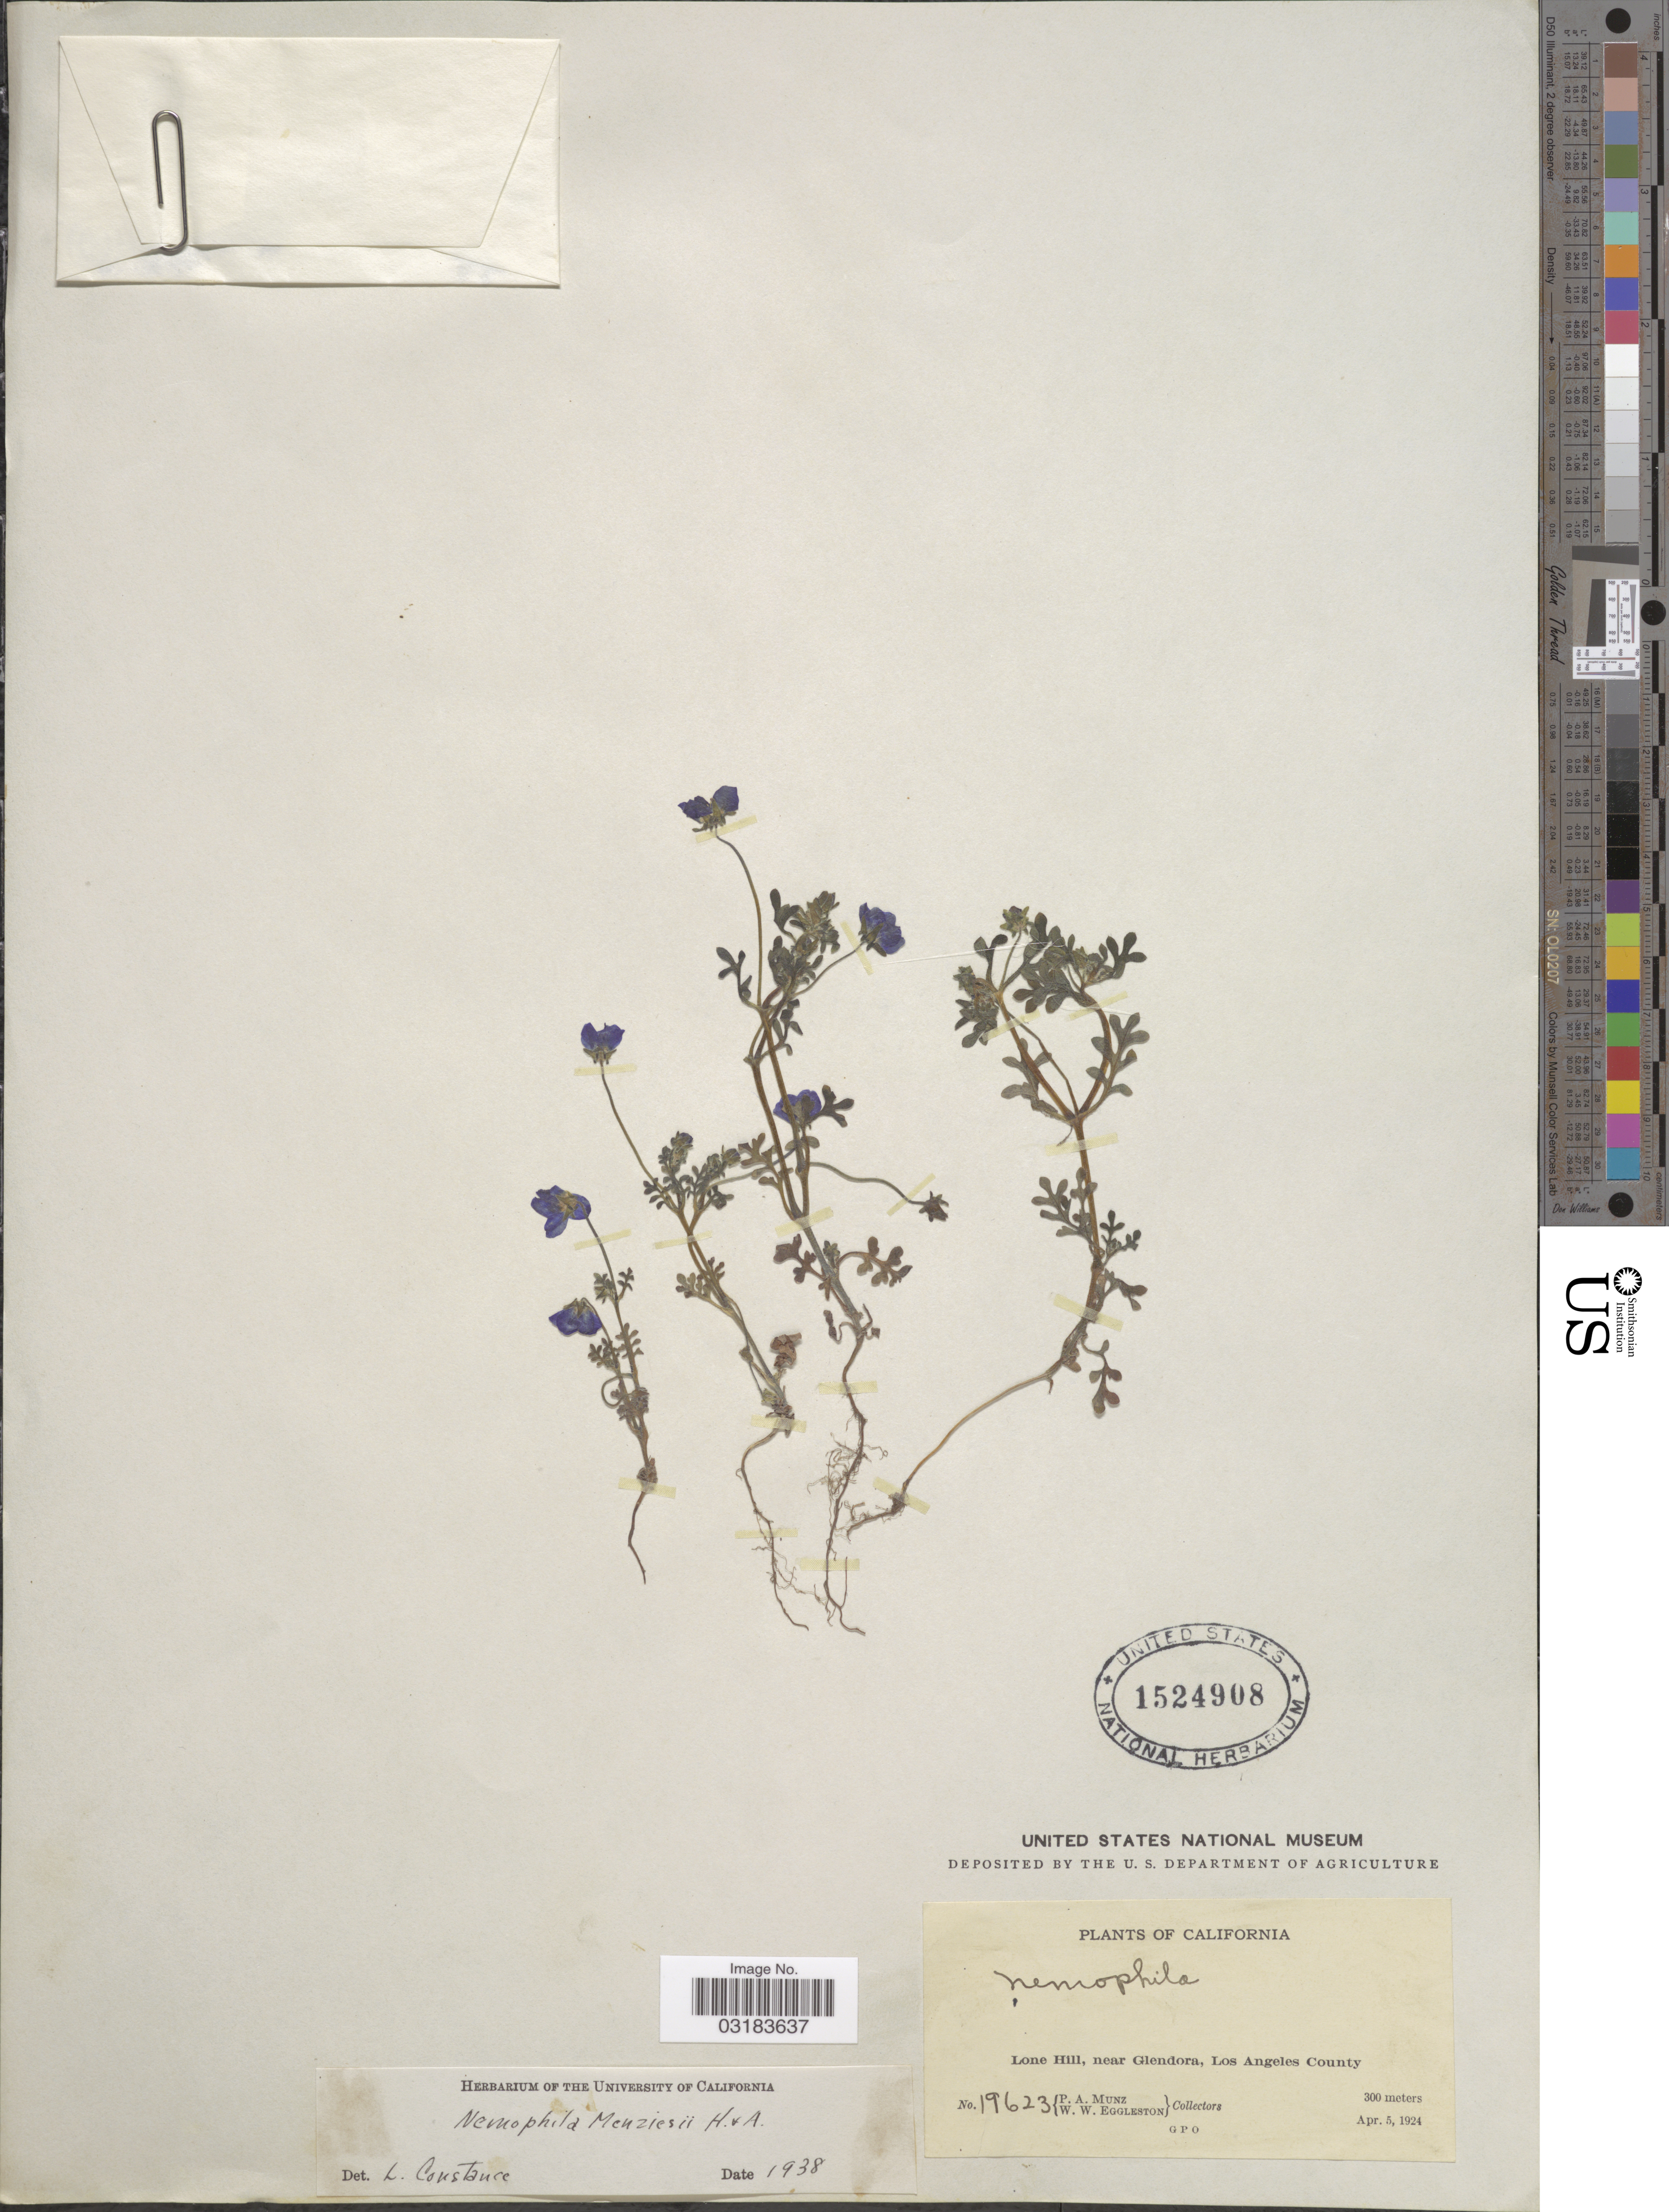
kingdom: Plantae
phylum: Tracheophyta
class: Magnoliopsida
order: Boraginales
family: Hydrophyllaceae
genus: Nemophila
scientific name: Nemophila menziesii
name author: Hook. & Arn.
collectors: P. A. Munz & W. W. Eggleston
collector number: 19623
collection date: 1924-04-05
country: United States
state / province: California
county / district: Los Angeles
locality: Lone Hill, near Glendora, Los Angeles County.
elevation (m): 300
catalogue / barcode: US 1524908